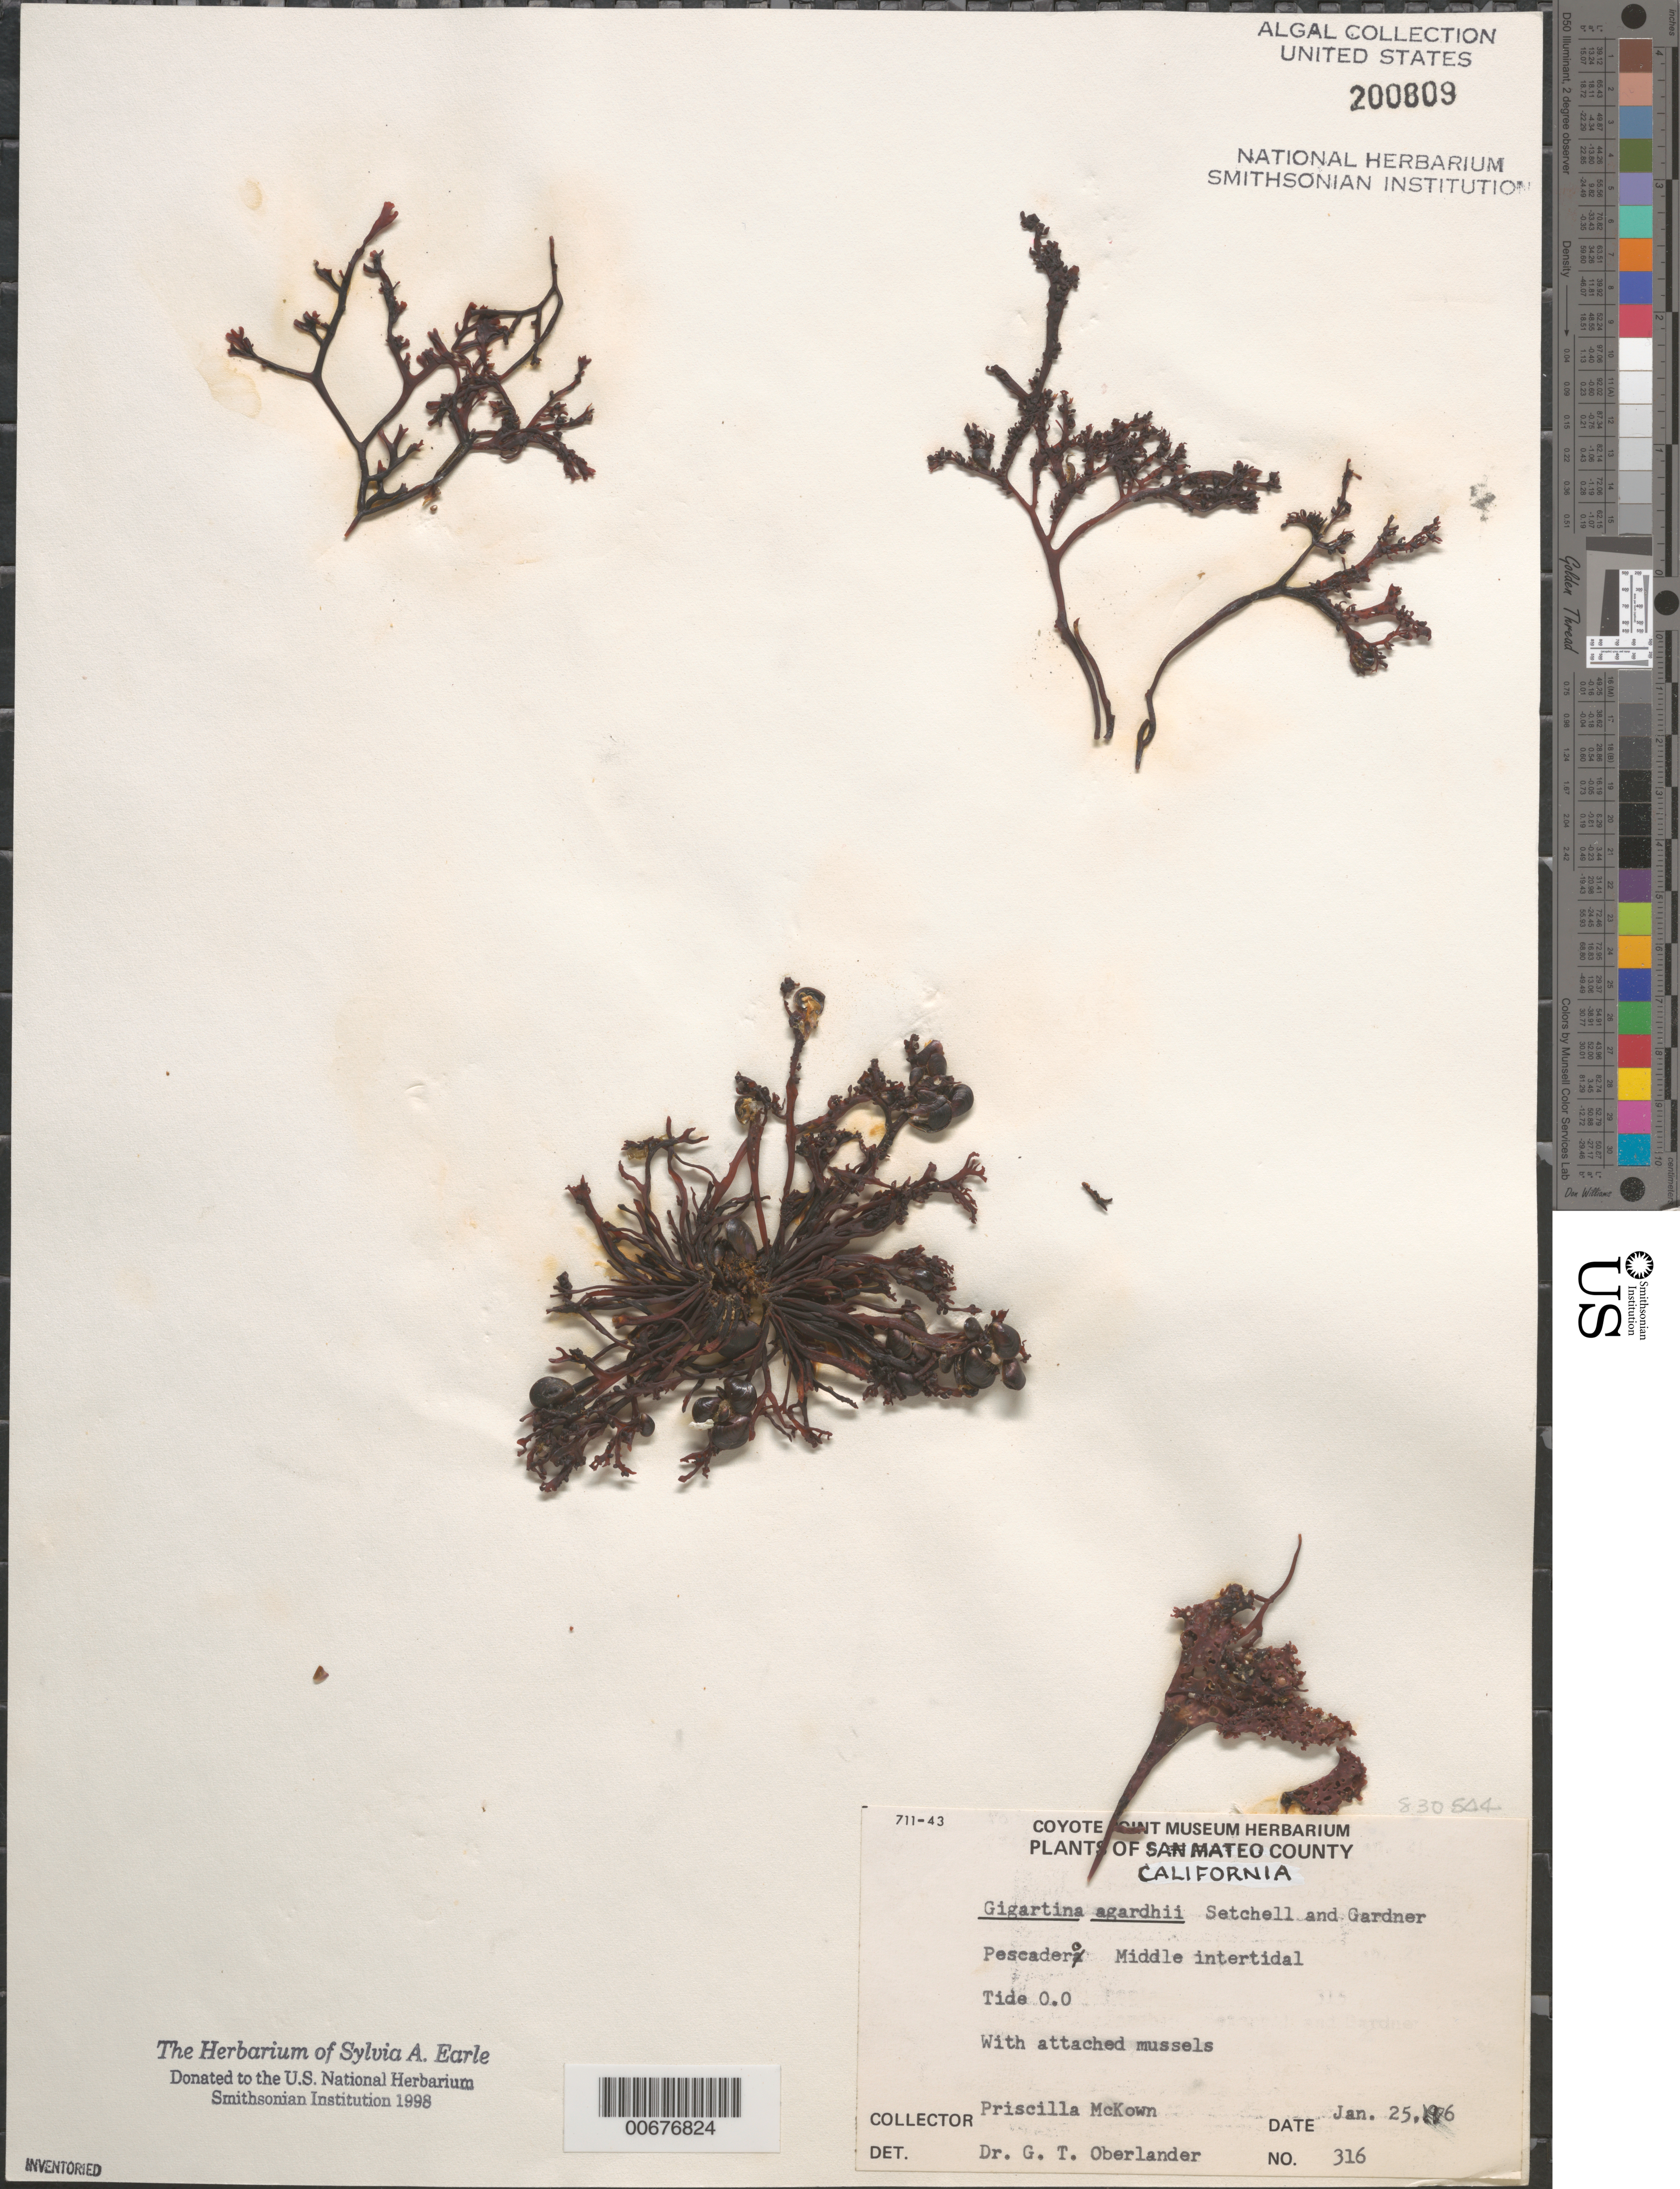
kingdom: Plantae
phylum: Rhodophyta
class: Florideophyceae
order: Gigartinales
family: Phyllophoraceae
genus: Mastocarpus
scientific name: Mastocarpus agardhii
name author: (Setchell & N.L. Gardner) S.C. Lindstrom et al.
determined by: Algae name updating Project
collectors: P. McKown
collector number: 316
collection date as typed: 25 Jan 1976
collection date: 1976-01-25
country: United States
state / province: California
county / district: San Mateo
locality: Pescadero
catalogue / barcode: US 200809